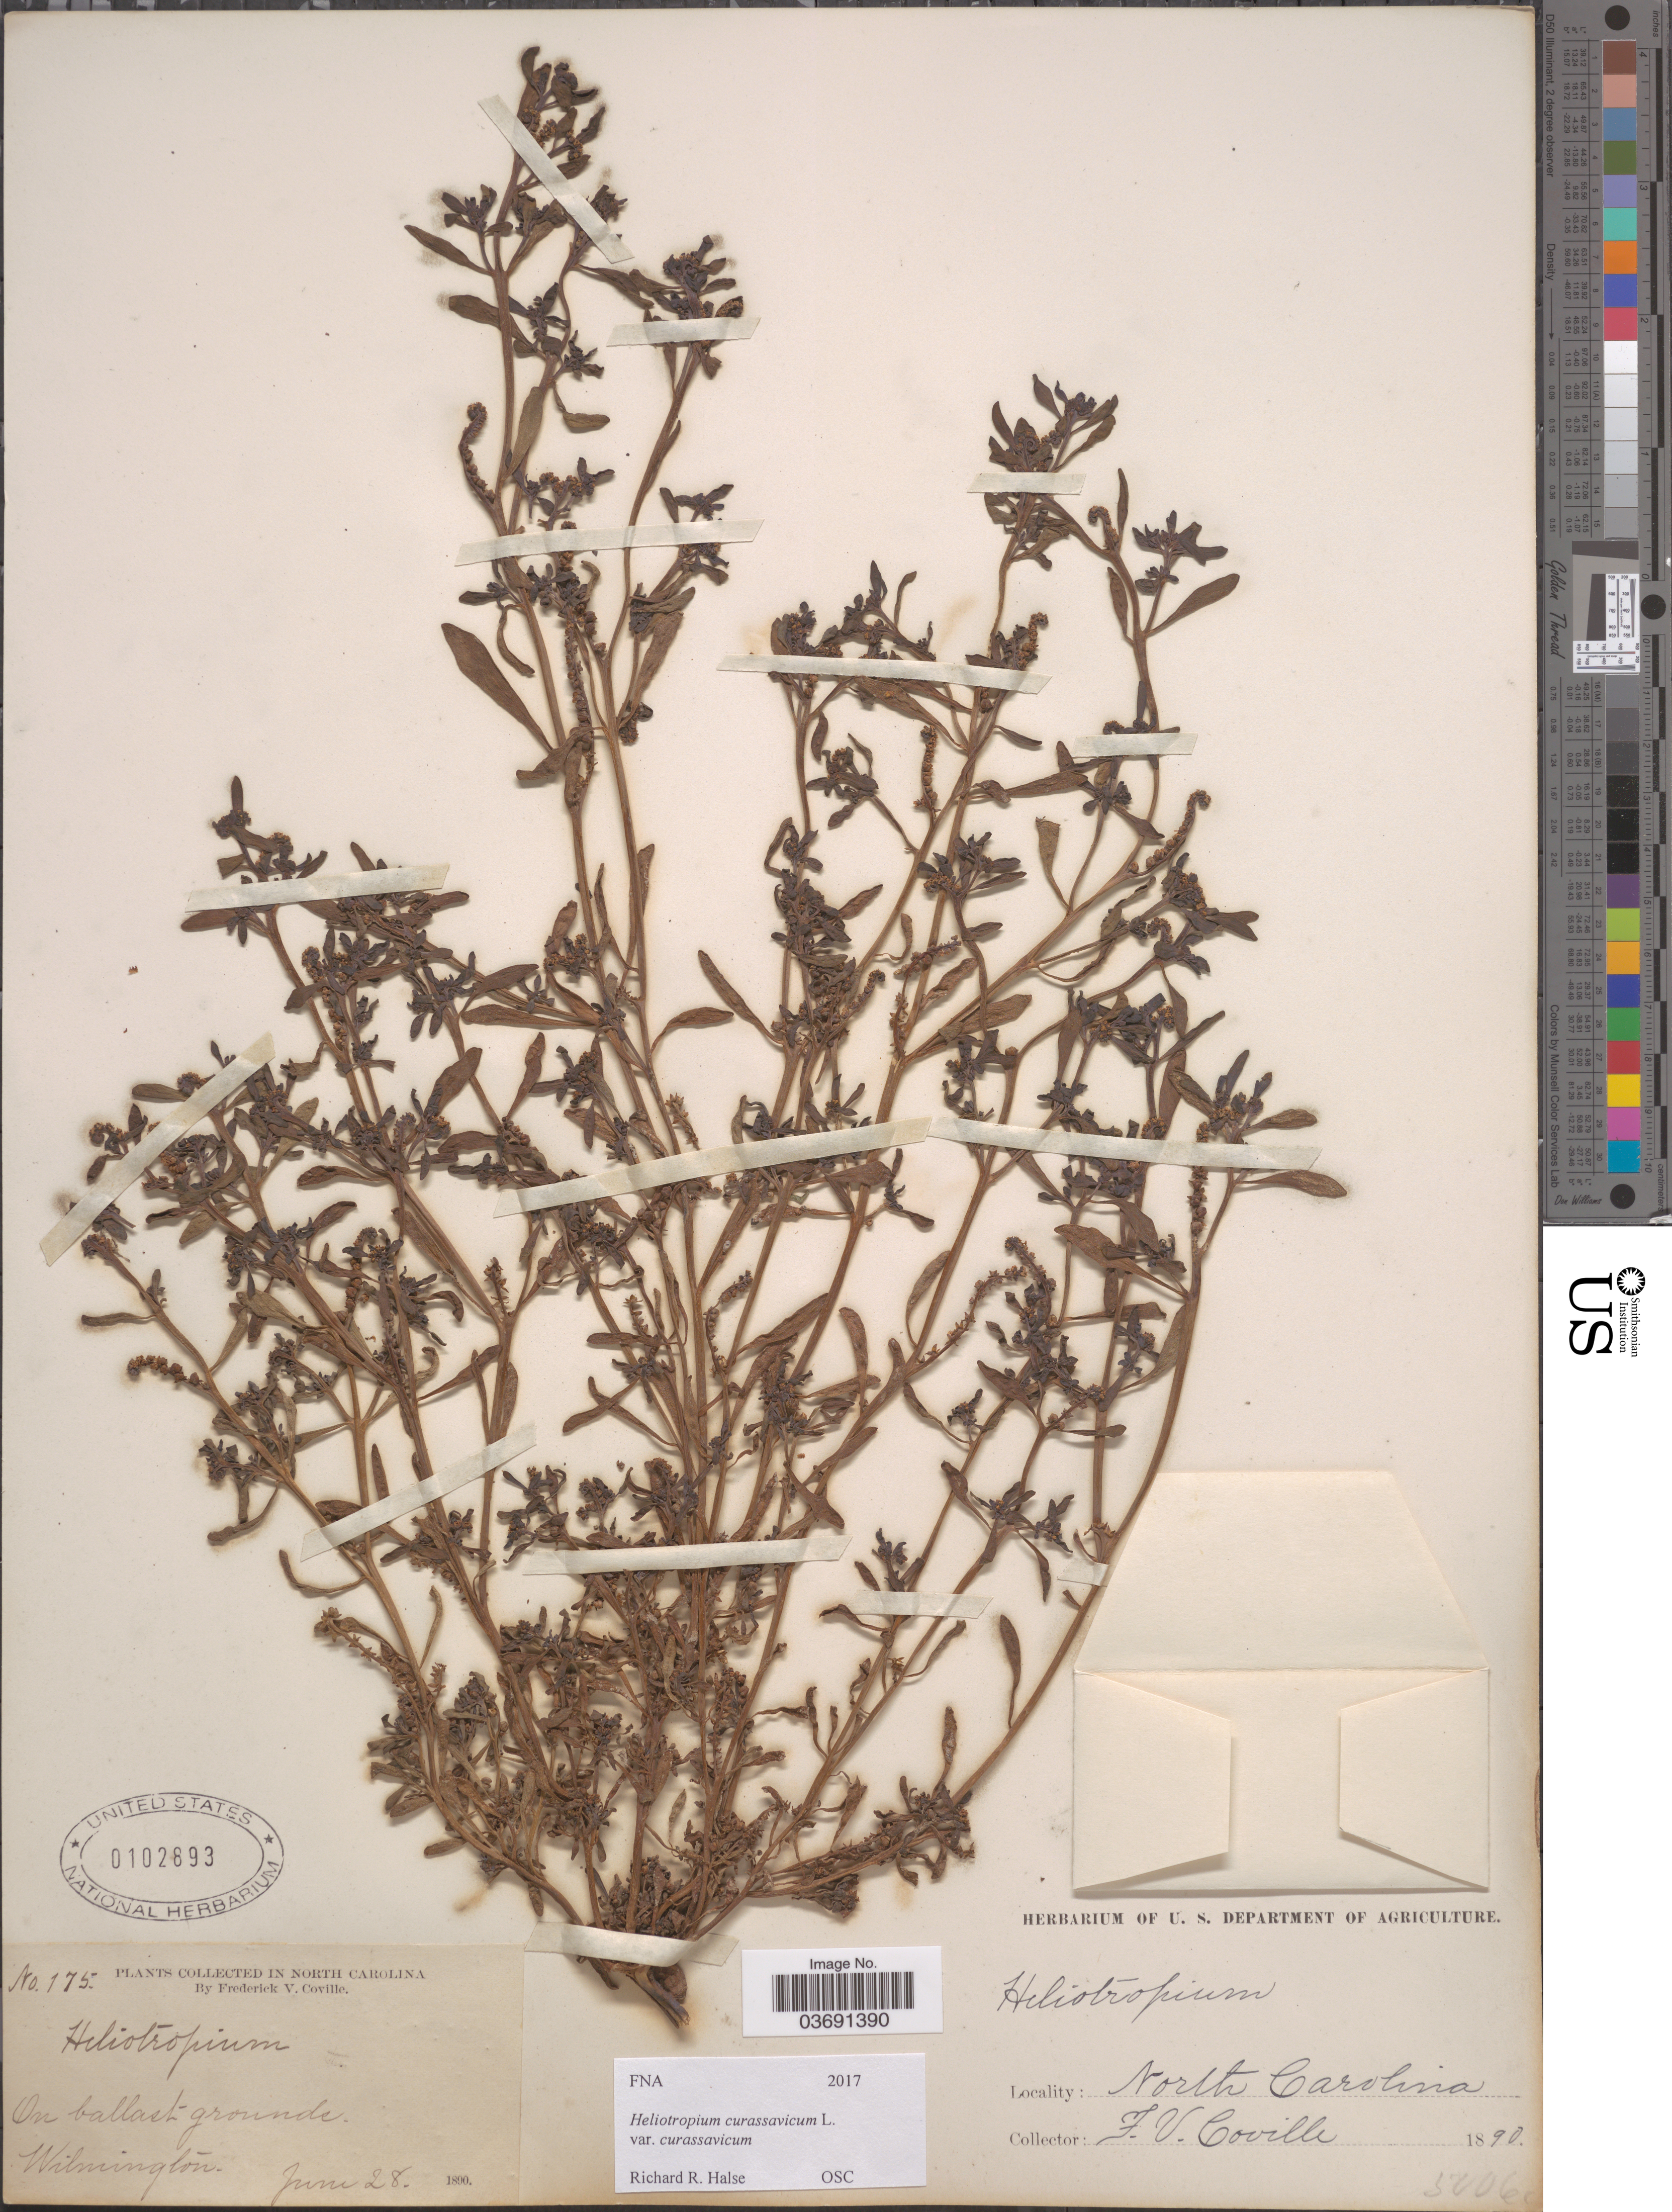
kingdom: Plantae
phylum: Tracheophyta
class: Magnoliopsida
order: Boraginales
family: Heliotropiaceae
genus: Heliotropium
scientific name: Heliotropium curassavicum var. curassavicum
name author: L.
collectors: F. V. Coville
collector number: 175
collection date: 1890-06-28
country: United States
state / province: North Carolina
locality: On ballast grounds. Wilmington.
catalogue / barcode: US 102893